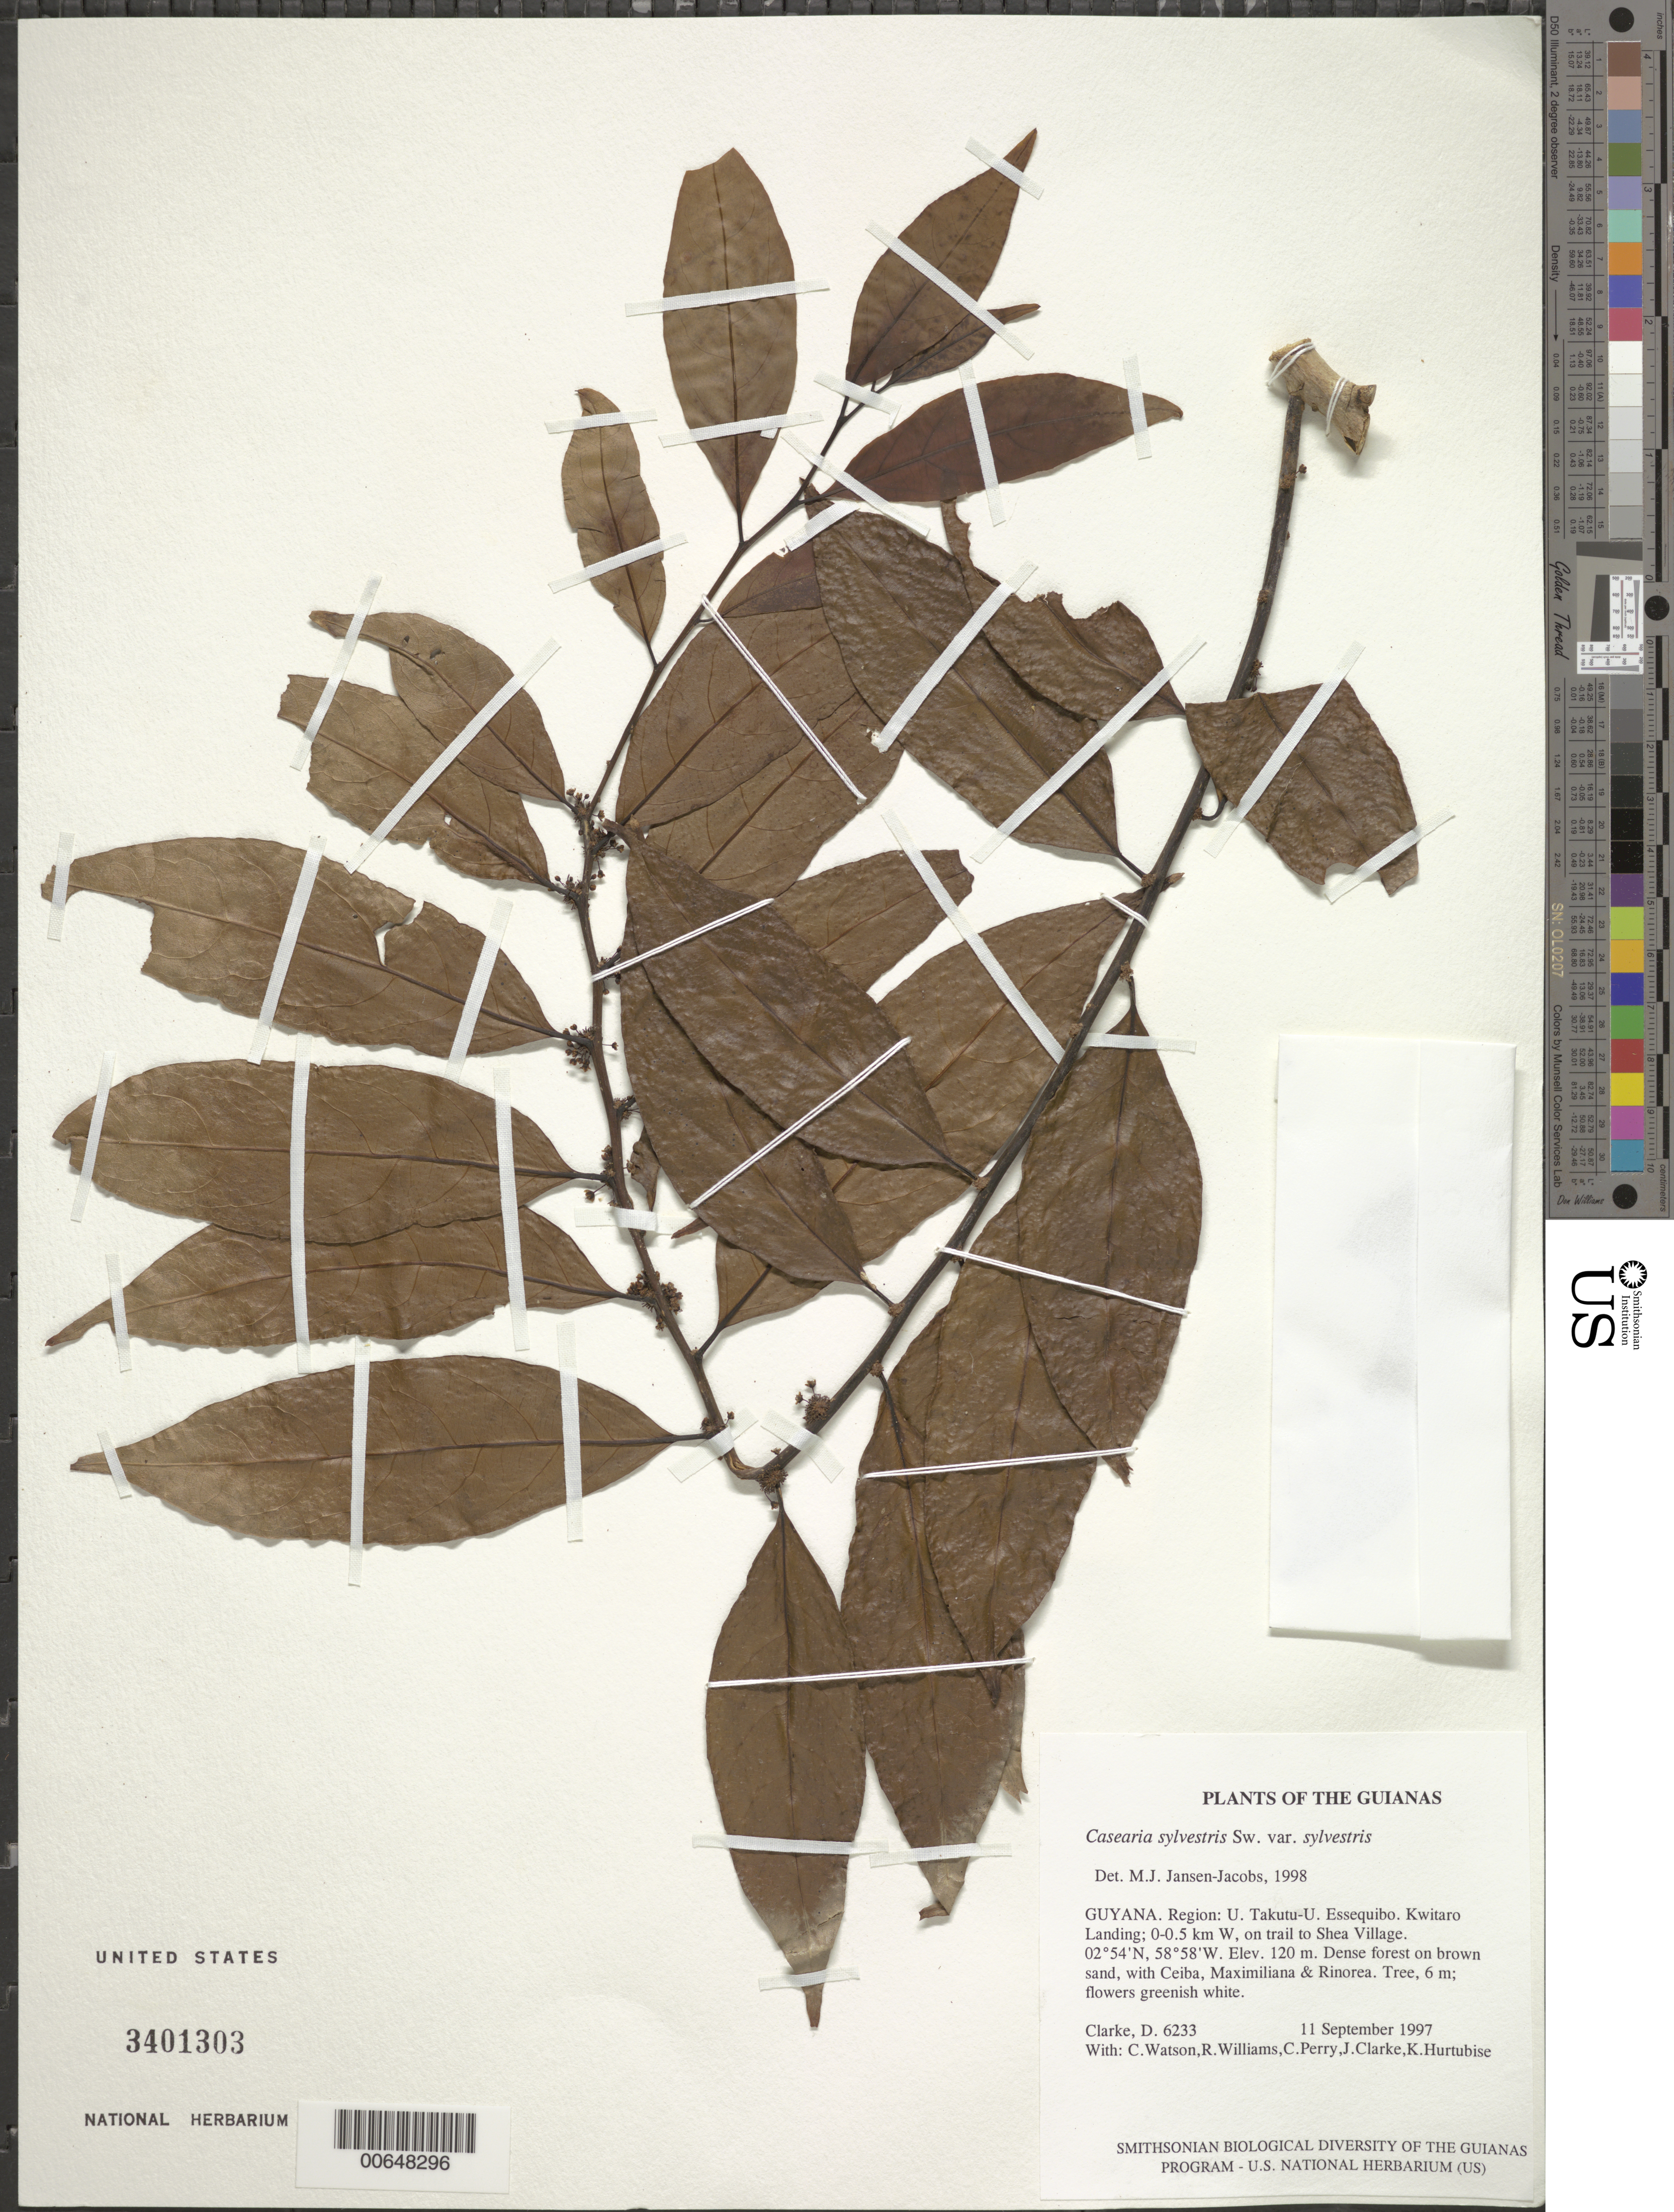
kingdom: Plantae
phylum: Tracheophyta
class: Magnoliopsida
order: Malpighiales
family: Salicaceae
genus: Casearia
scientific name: Casearia sylvestris var. sylvestris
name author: Sw.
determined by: Jansen-Jacobs, M. J., (U), Nationaal Herbarium Nederland, Utrecht University branch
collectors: H. D. Clarke, C. Watson, R. Williams, C. Perry, J. Clarke & K. Hurtubise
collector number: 6233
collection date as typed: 11 September 1997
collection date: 1997-09-11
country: Guyana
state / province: U. Takutu-U. Essequibo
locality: Kwitaro Landing; 0-0.5 km W, on trail to Shea Village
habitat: Dense forest on brown sand, with Ceiba, Maximiliana & Rinorea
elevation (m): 120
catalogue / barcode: US 3401303